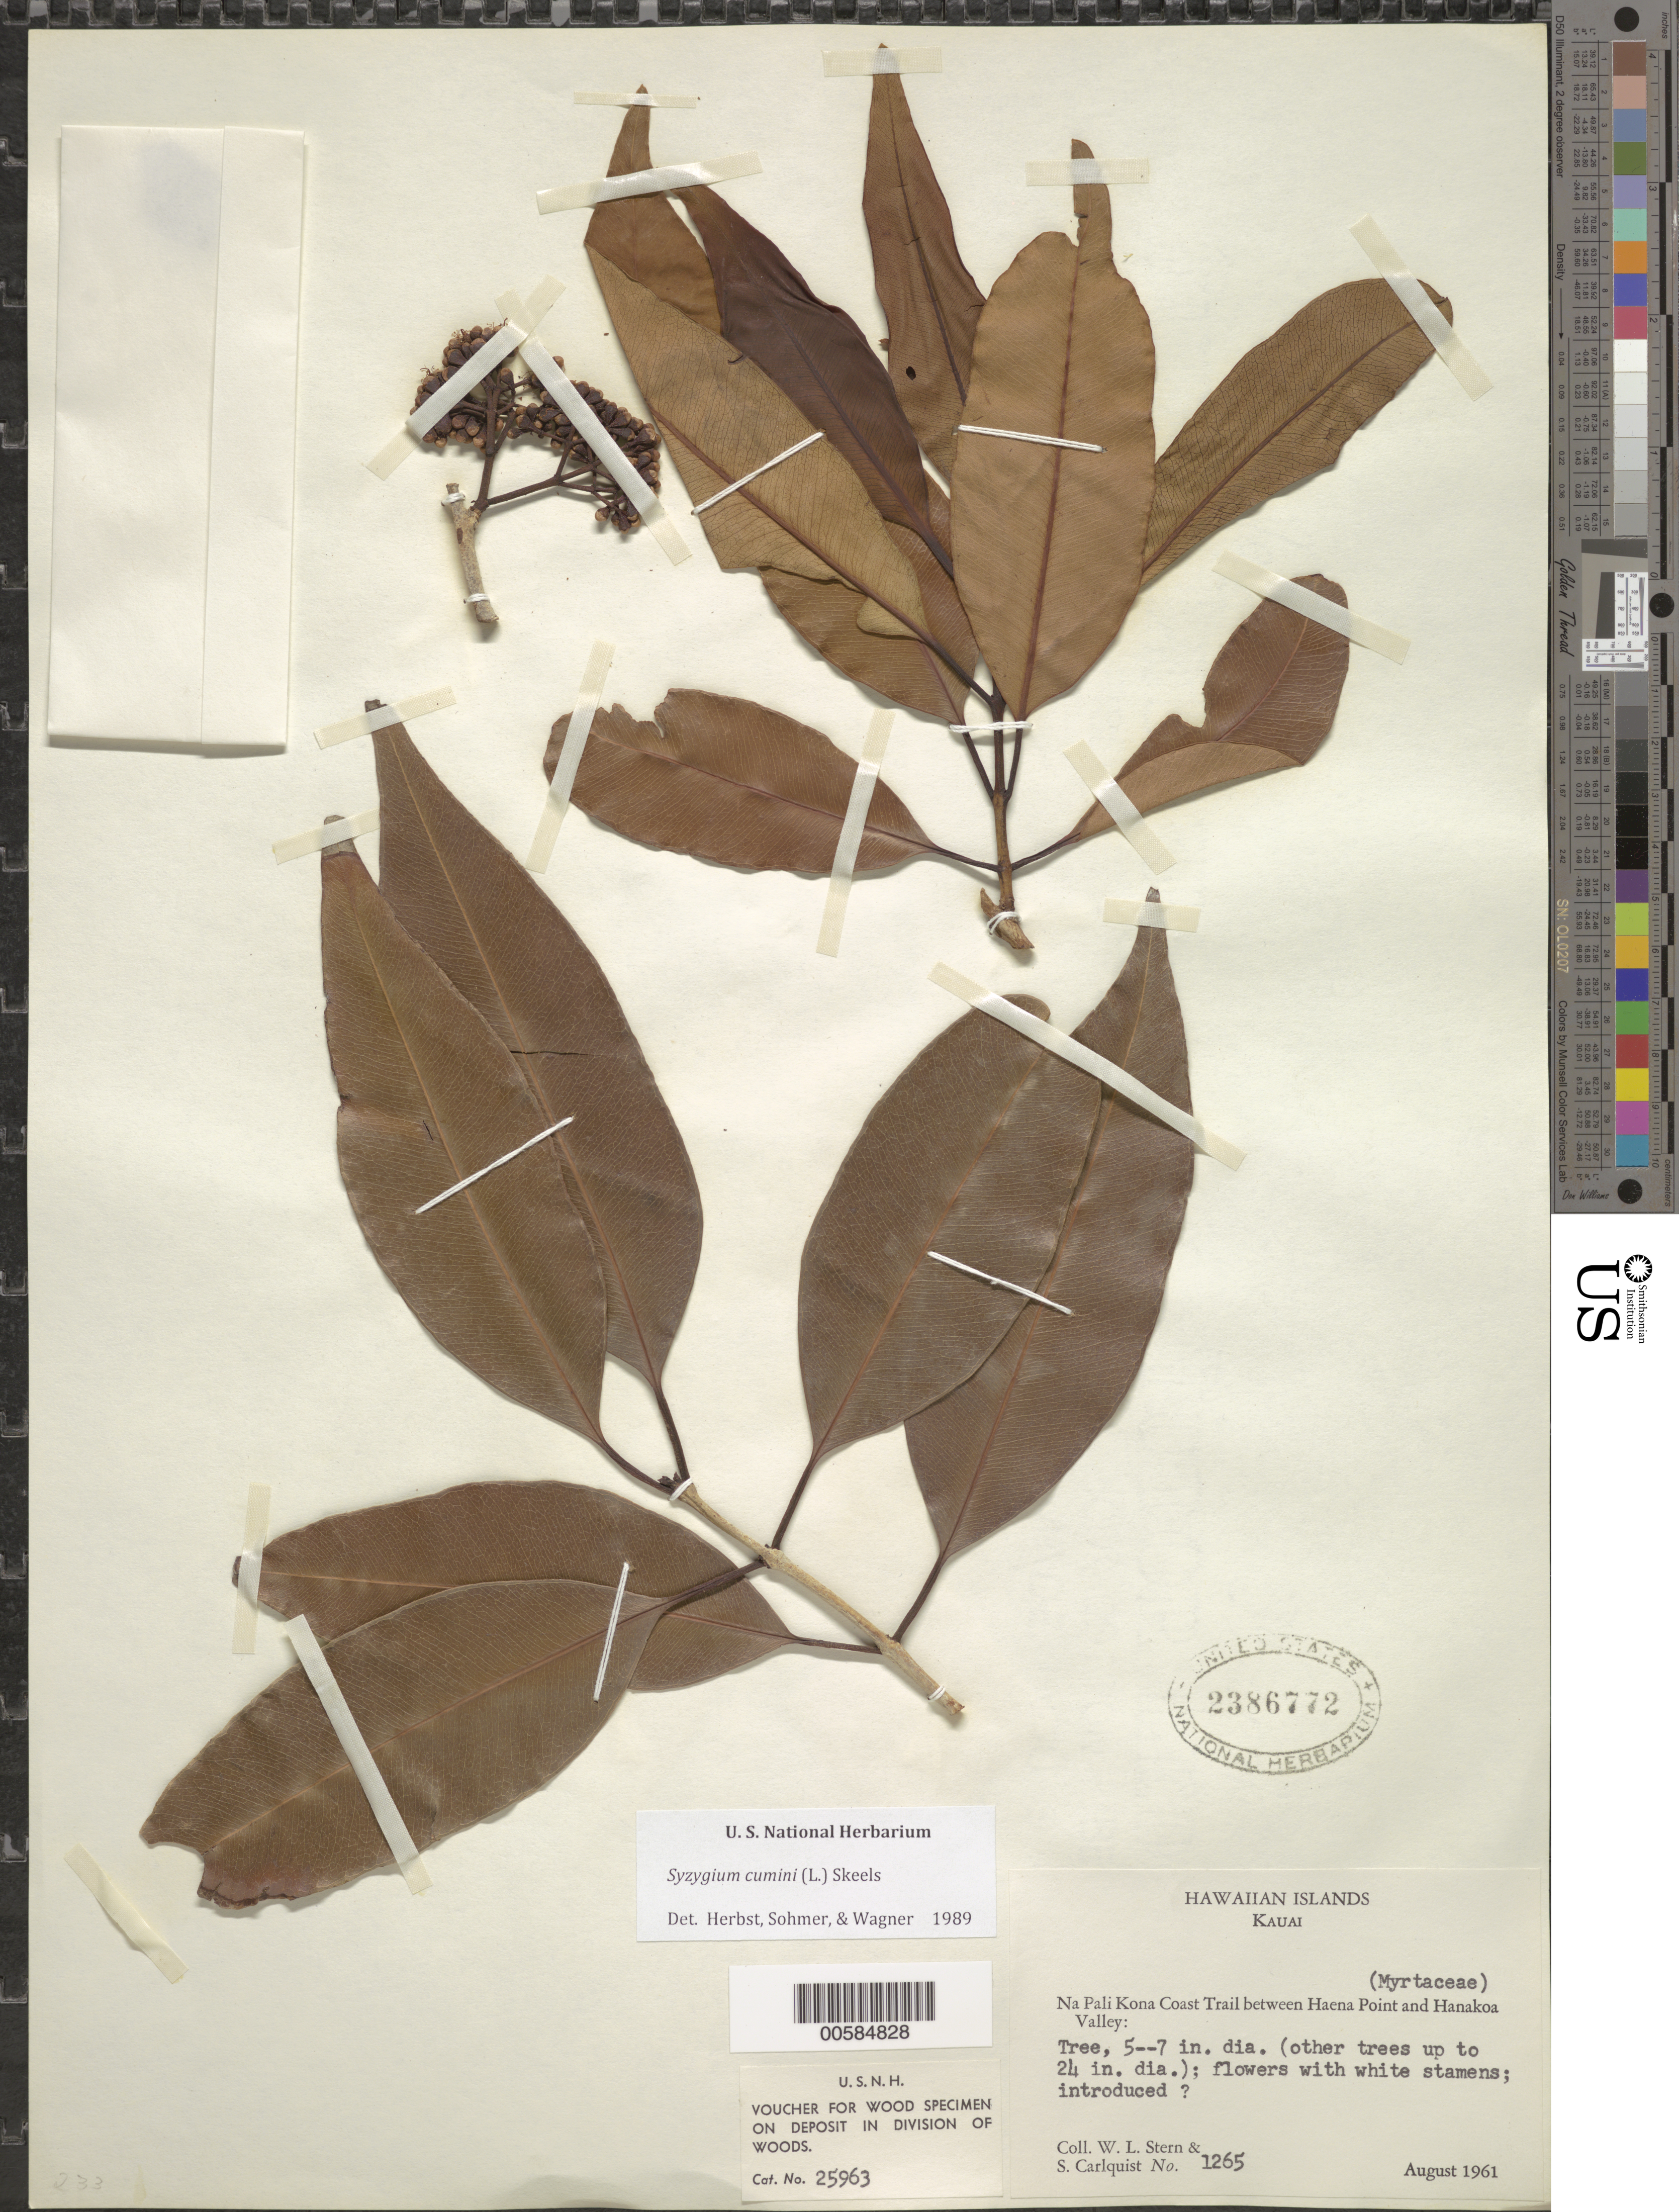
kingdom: Plantae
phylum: Tracheophyta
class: Magnoliopsida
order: Myrtales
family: Myrtaceae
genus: Syzygium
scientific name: Syzygium cumini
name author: (L.) Skeels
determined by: Herbst, D. R.; Sohmer, S. H.; Wagner, W. L.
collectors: W. L. Stern & S. Carlquist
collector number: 1265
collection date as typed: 0 Aug 1961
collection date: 1961-08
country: United States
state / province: Hawaii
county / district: Kauai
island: Kaua'i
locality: Na Pali Kona Coast Trail between Haena Pt and Hanakoa Valley.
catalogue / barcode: US 2386772